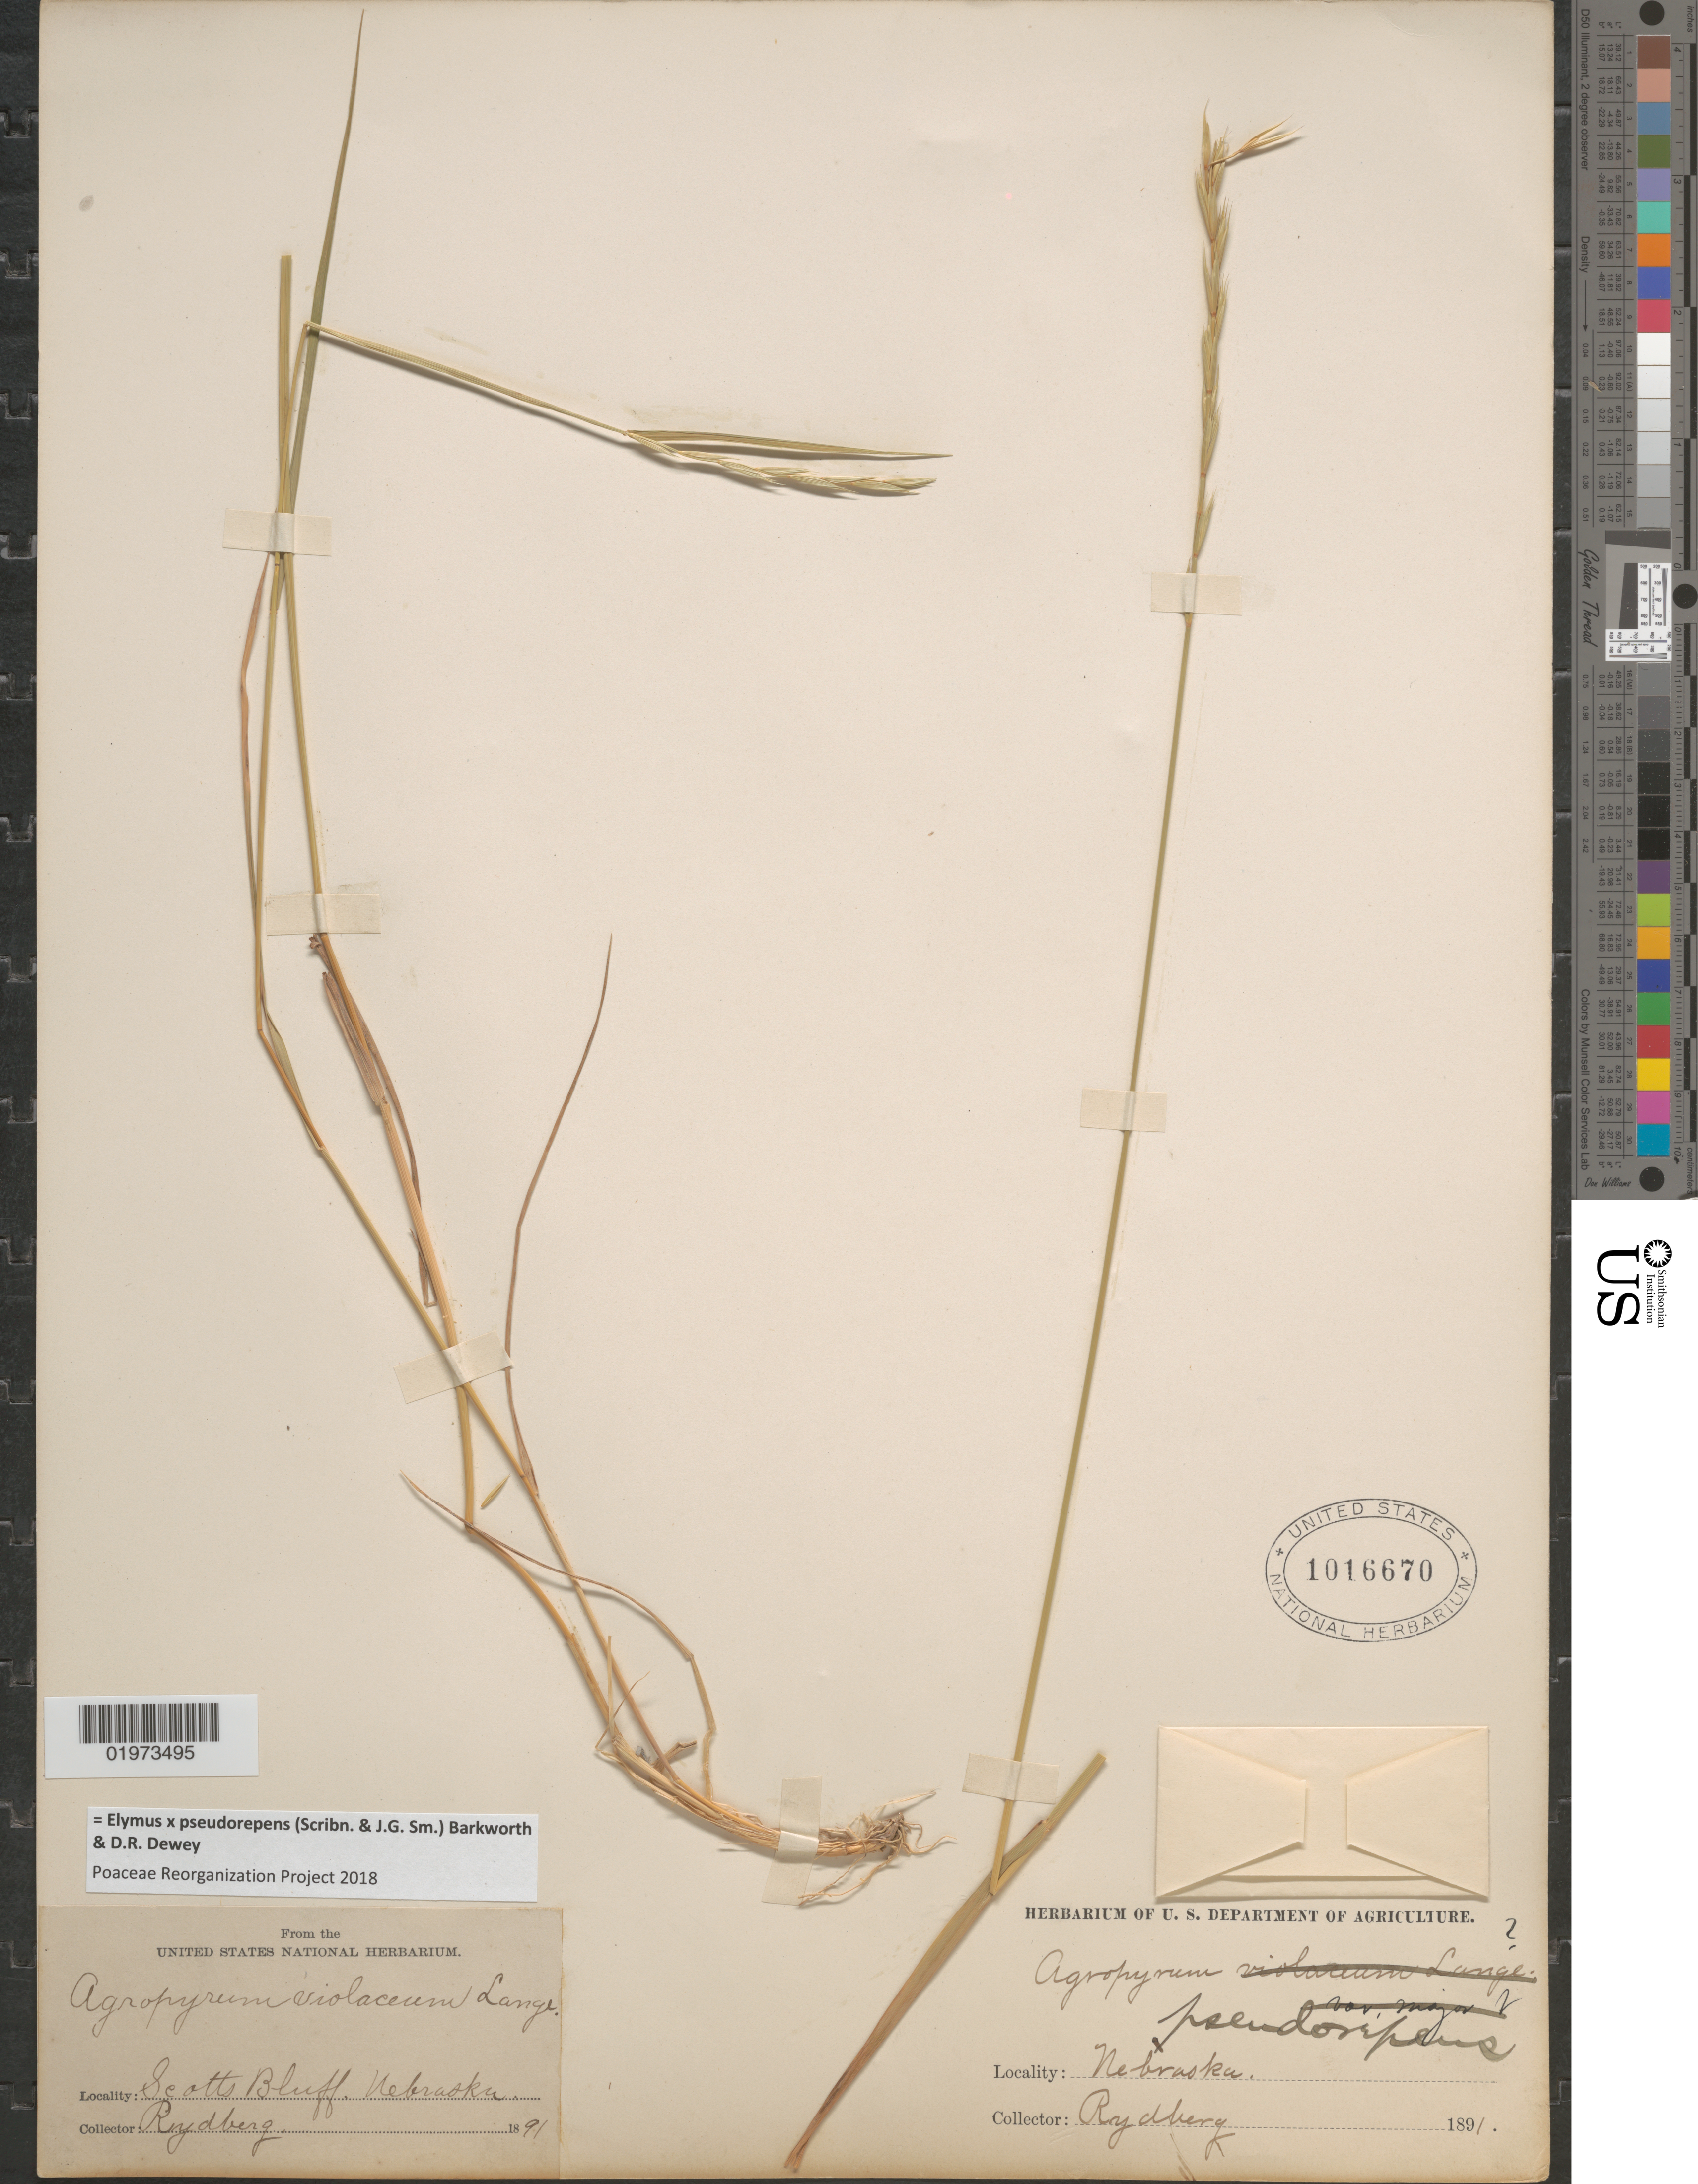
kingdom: Plantae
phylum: Tracheophyta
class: Liliopsida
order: Poales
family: Poaceae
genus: Elymus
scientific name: Elymus x pseudorepens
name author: (Scribn. & J.G. Sm.) Barkworth & Dewey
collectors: P. Rydberg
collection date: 1891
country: United States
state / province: Nebraska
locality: Scotts Bluff.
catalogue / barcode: US 1016670